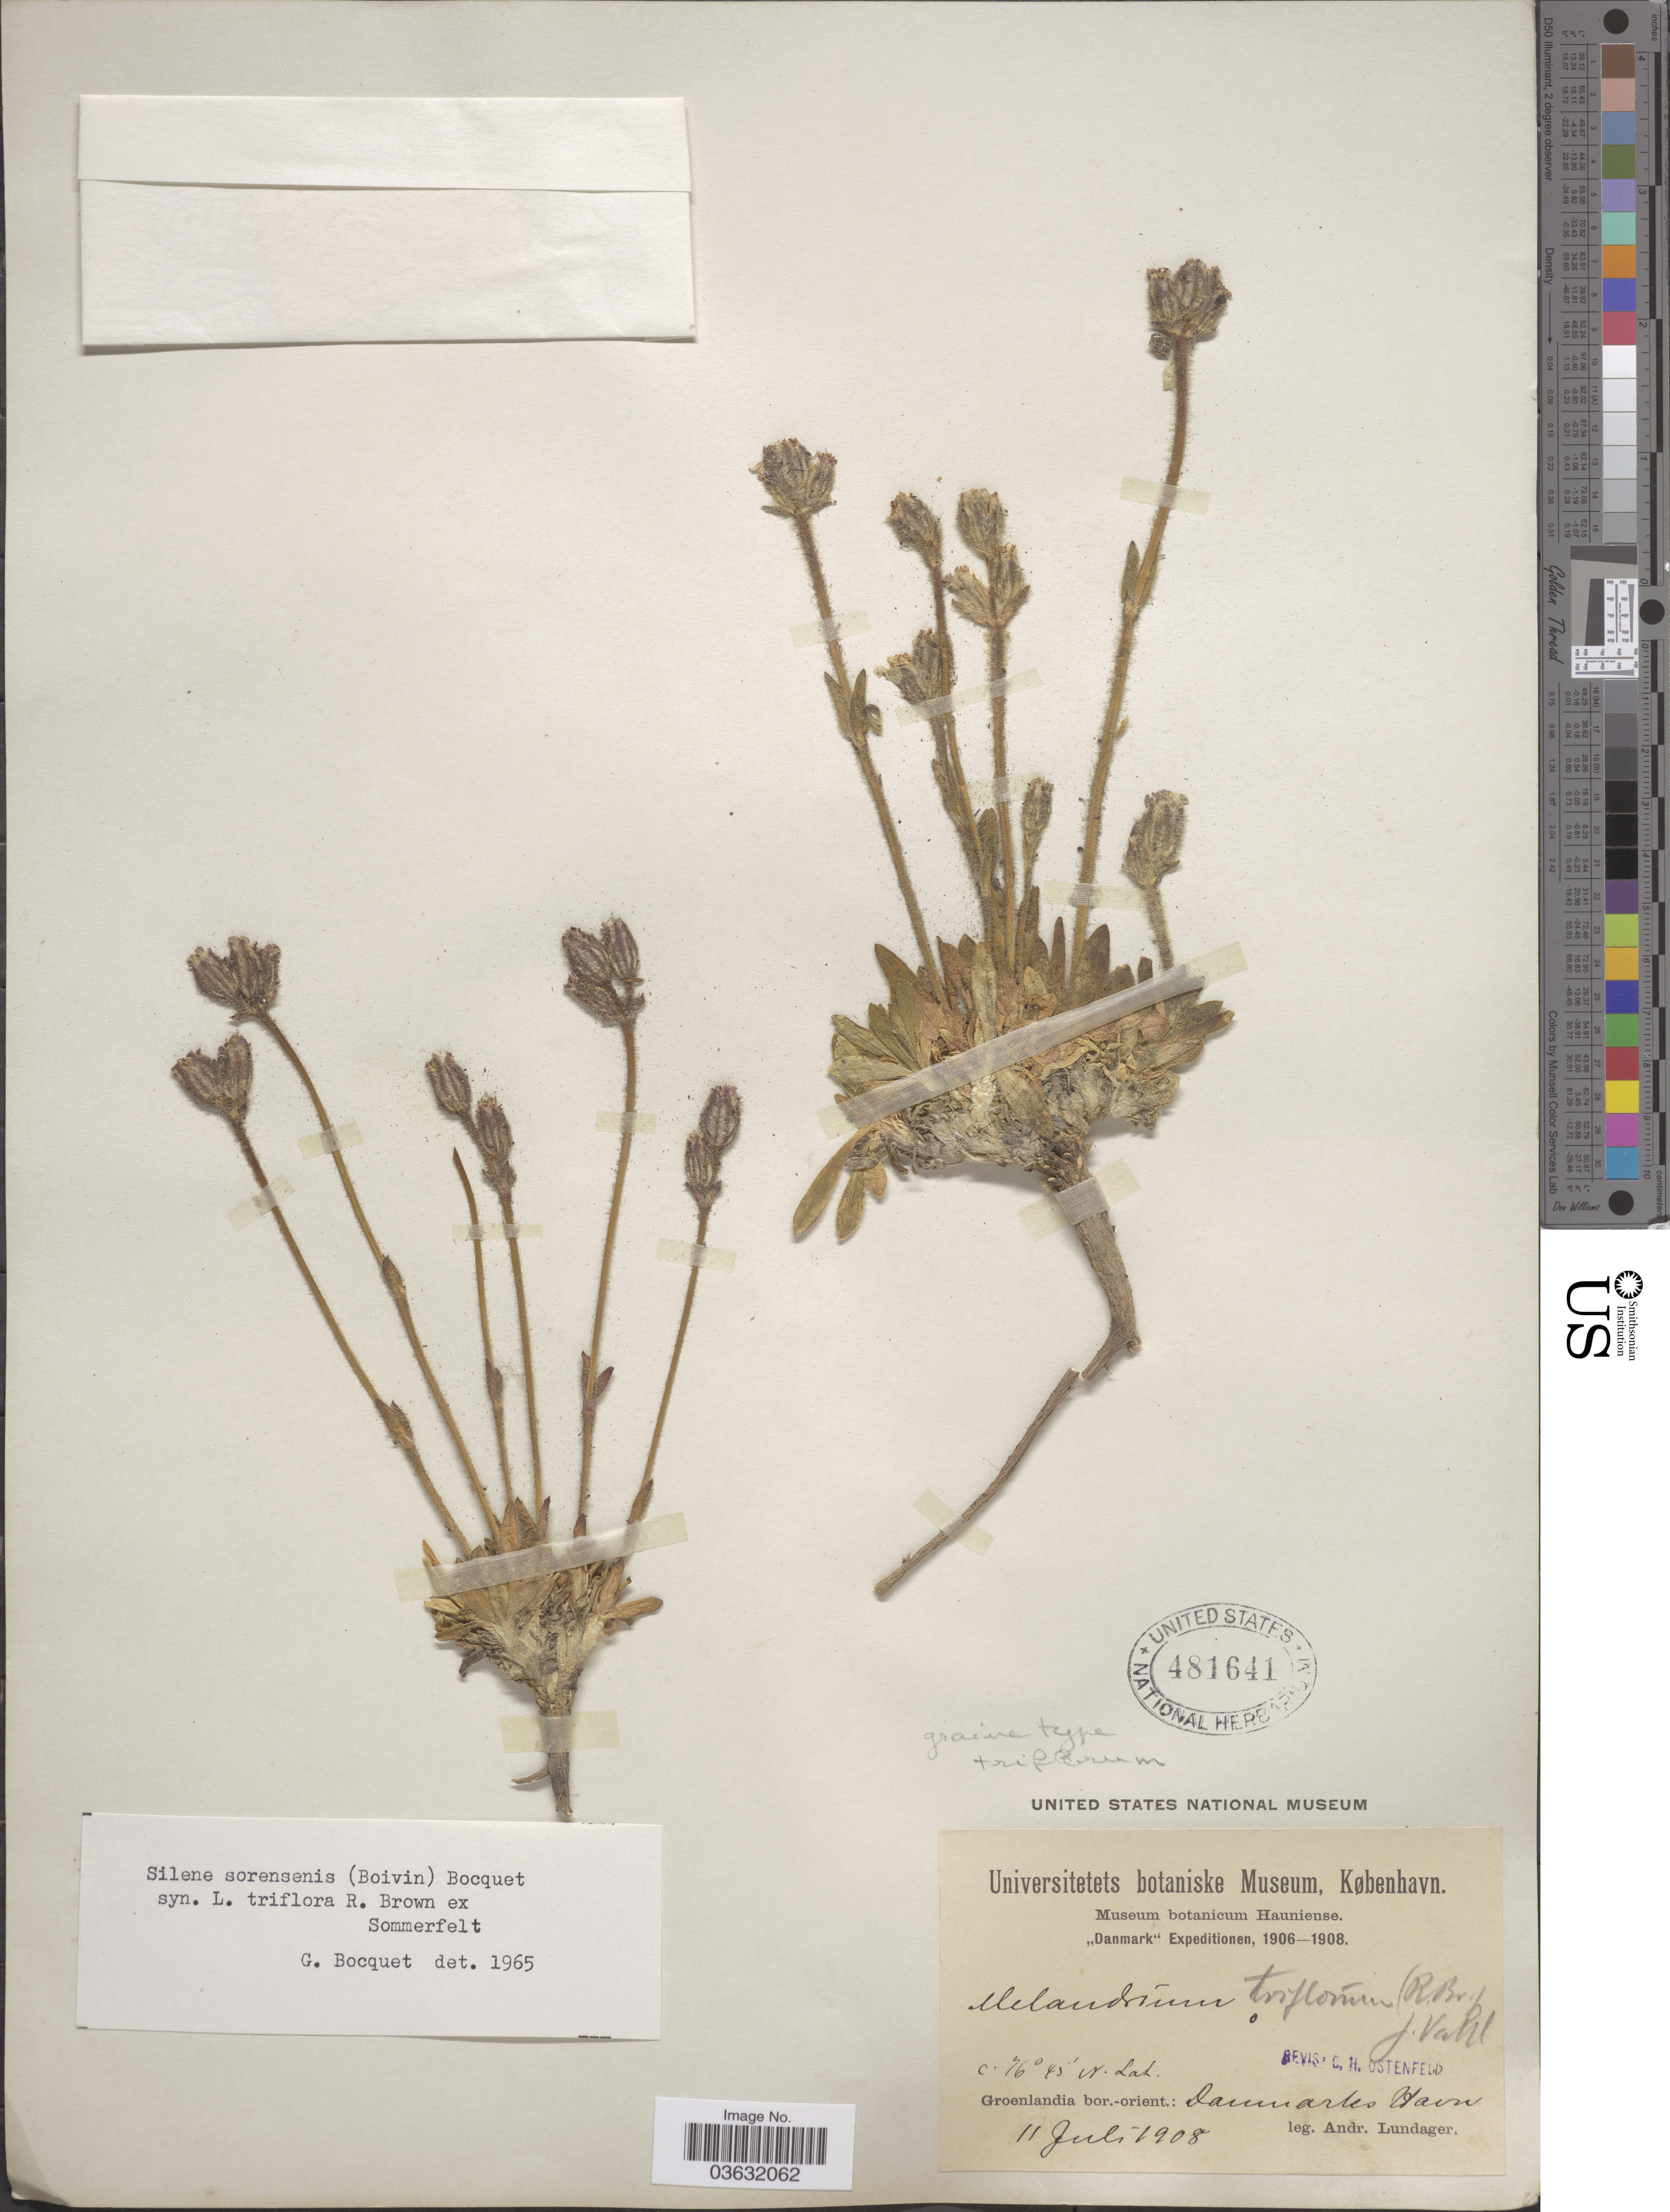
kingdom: Plantae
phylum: Tracheophyta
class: Magnoliopsida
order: Caryophyllales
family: Caryophyllaceae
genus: Silene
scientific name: Silene sorensenis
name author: (B. Boivin) Bocquet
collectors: A. Lundager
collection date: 1908-07-11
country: Greenland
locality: Groenlandia bor.-orient.: Danmarks Havn.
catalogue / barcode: US 481641